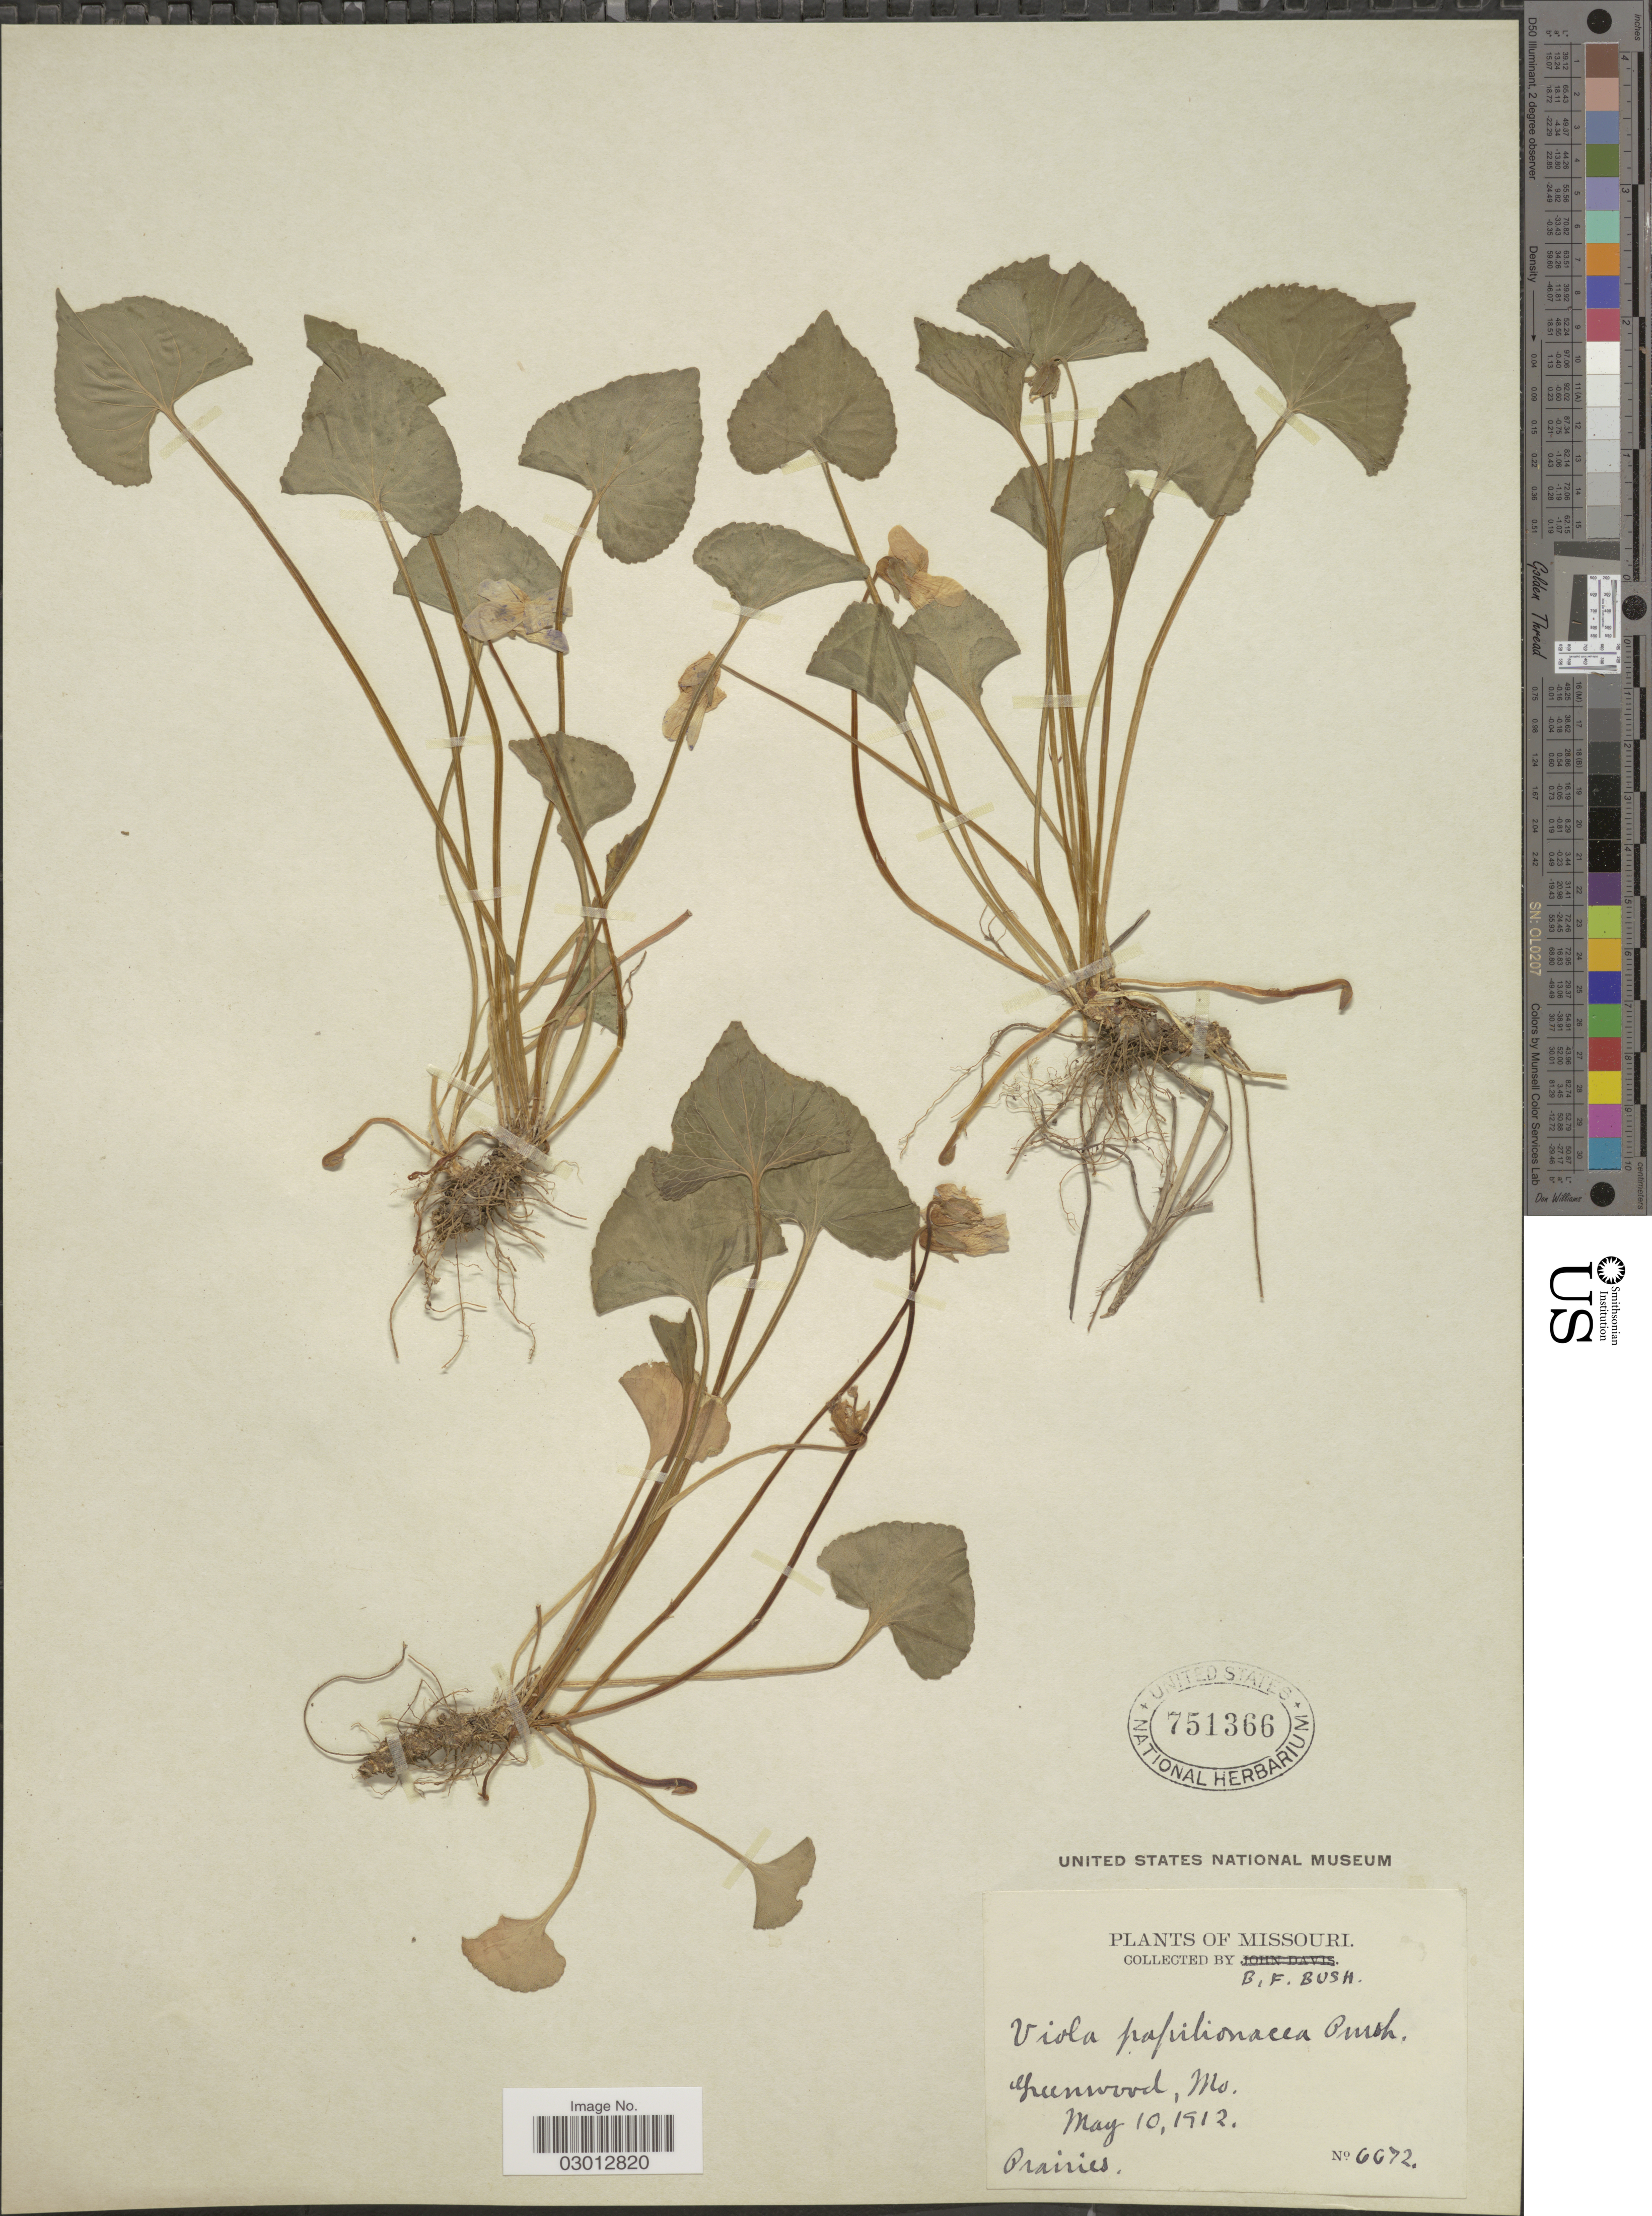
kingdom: Plantae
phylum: Tracheophyta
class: Magnoliopsida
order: Malpighiales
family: Violaceae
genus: Viola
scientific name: Viola papilionacea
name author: Pursh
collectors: B. F. Bush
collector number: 6072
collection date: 1912-05-10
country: United States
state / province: Missouri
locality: Greenwood.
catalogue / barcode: US 751366